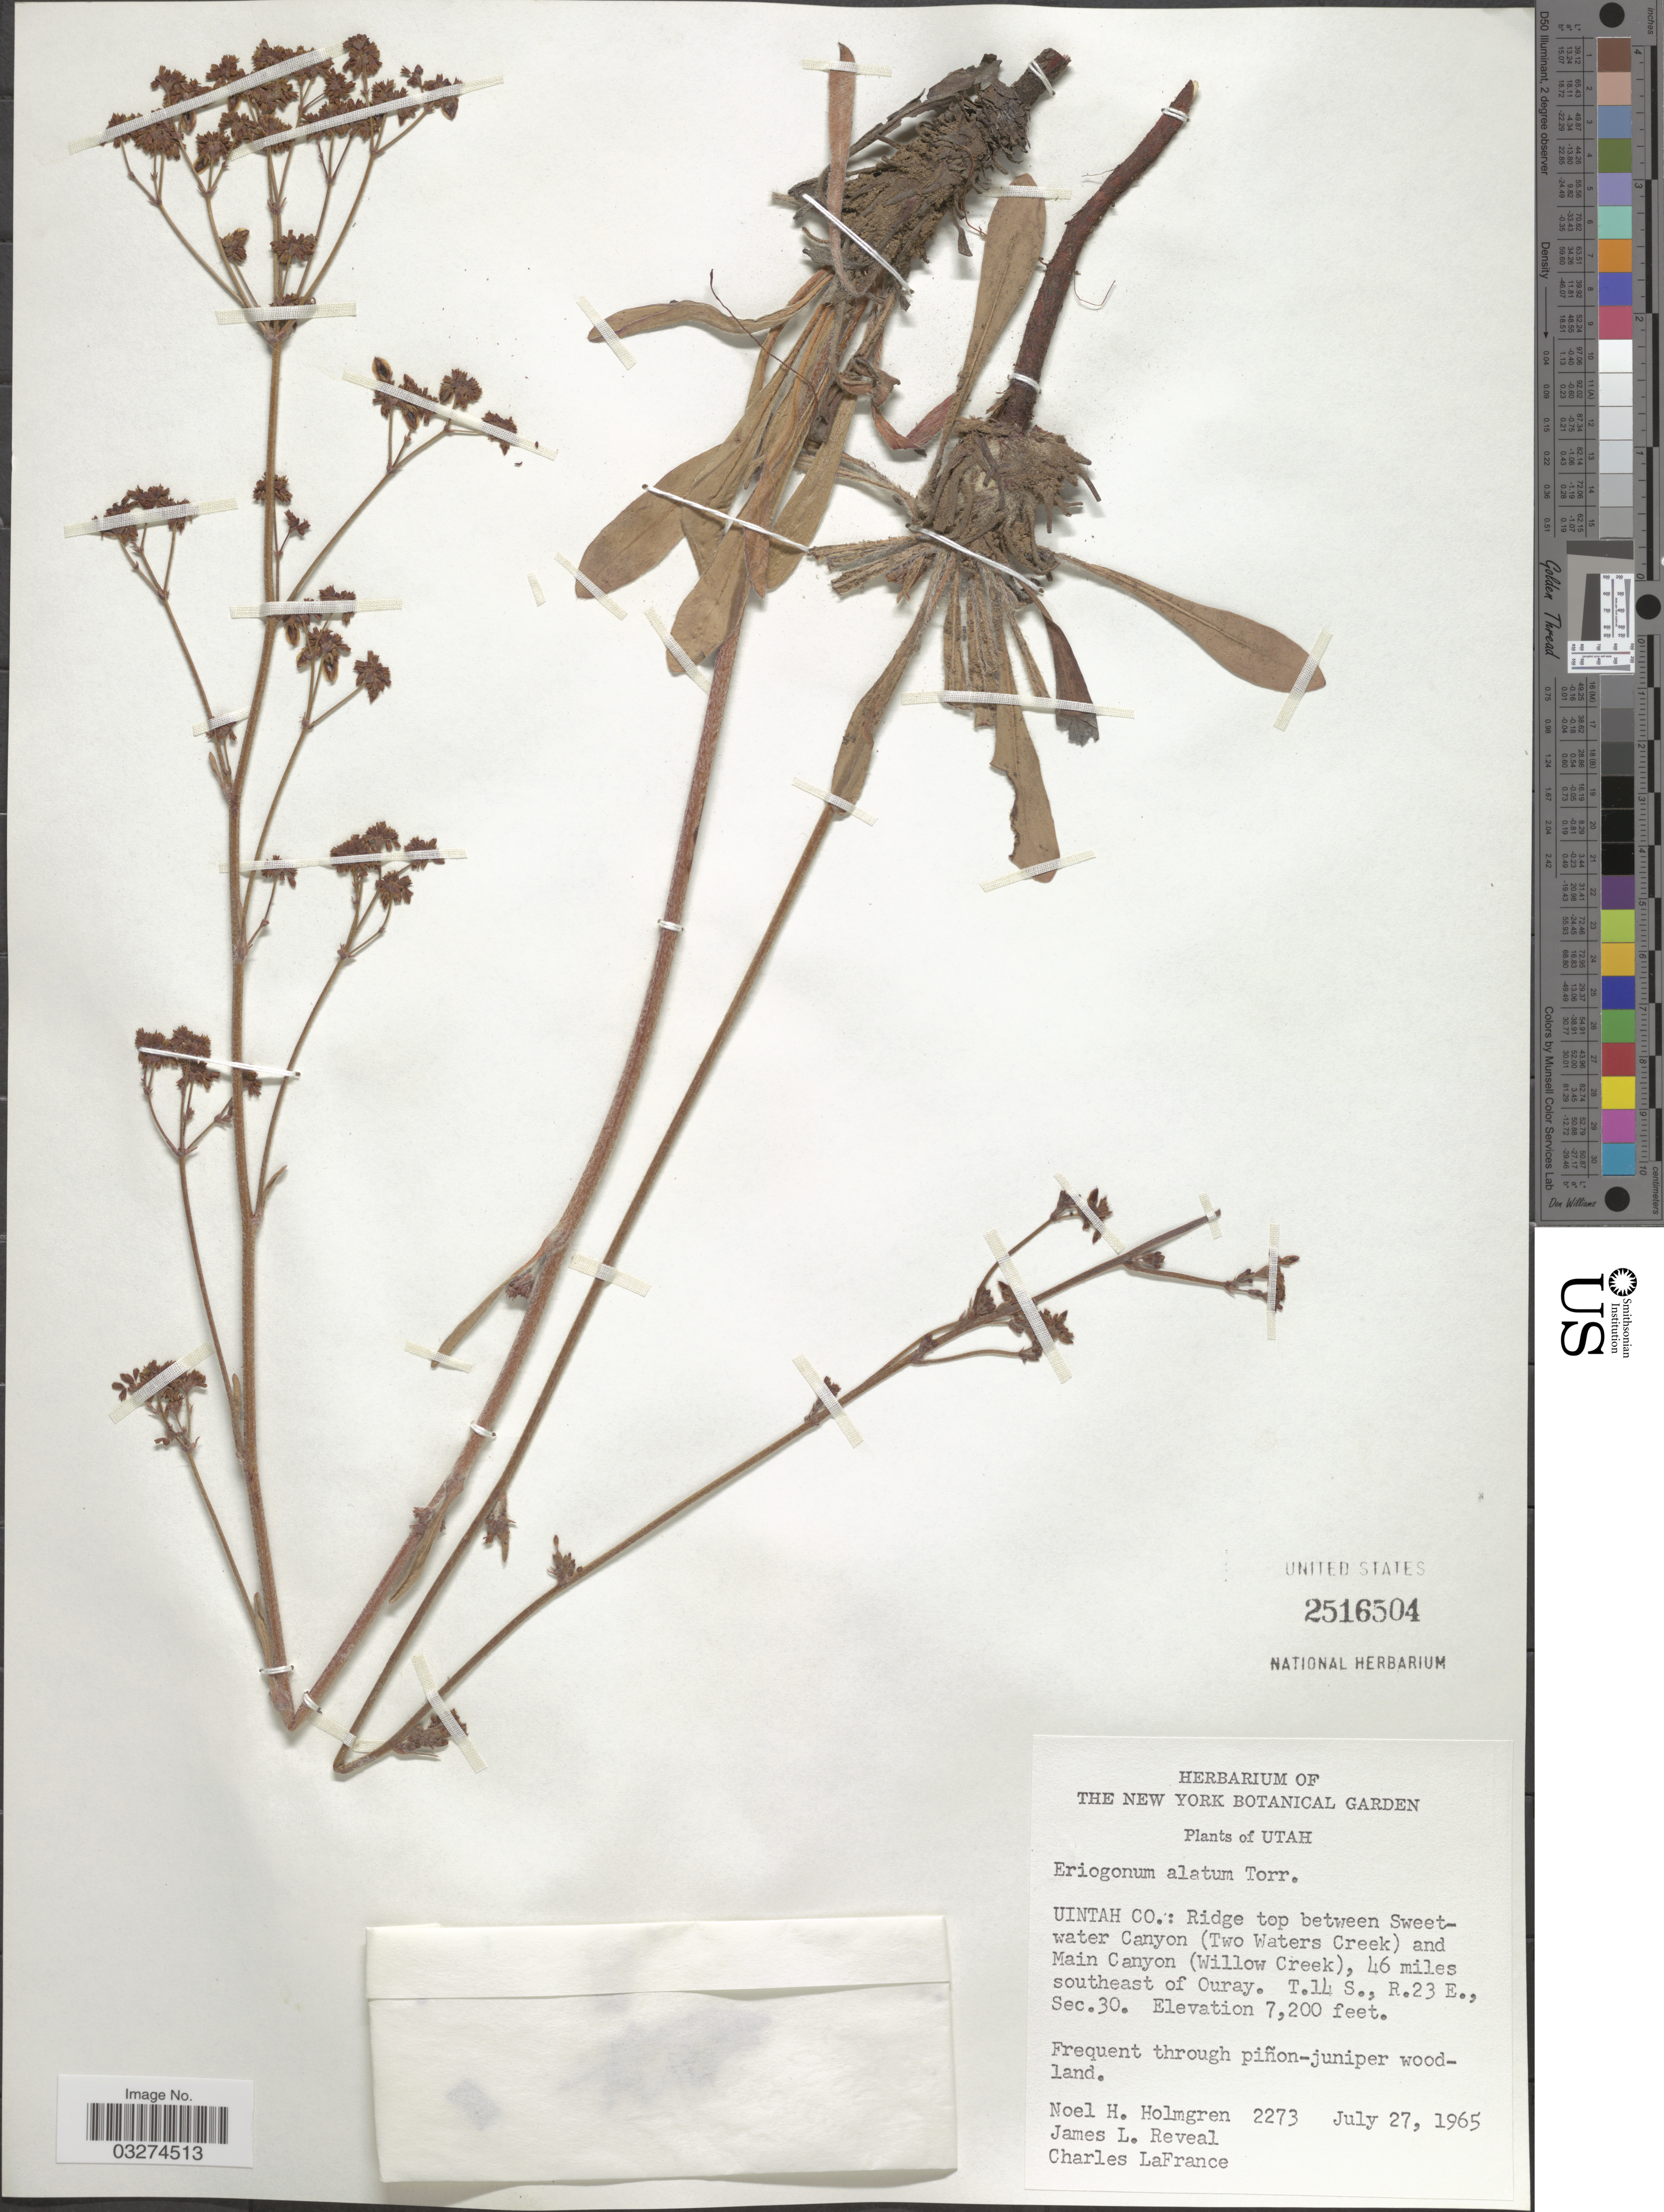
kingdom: Plantae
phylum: Tracheophyta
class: Magnoliopsida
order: Caryophyllales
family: Polygonaceae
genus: Eriogonum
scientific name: Eriogonum alatum var. alatum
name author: Torr.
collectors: N. H. Holmgren, J. L. Reveal & C. LaFrance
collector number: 2273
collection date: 1965-07-27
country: United States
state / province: Utah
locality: Uintah Co.: Ridge top between Sweet-water Canyon (Two Waters Creek) and Main Canyon (Willow Creek), 46 miles southeast of Ouray. T.14 S., R.23 E., Sec. 30.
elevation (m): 2195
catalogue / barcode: US 2516504